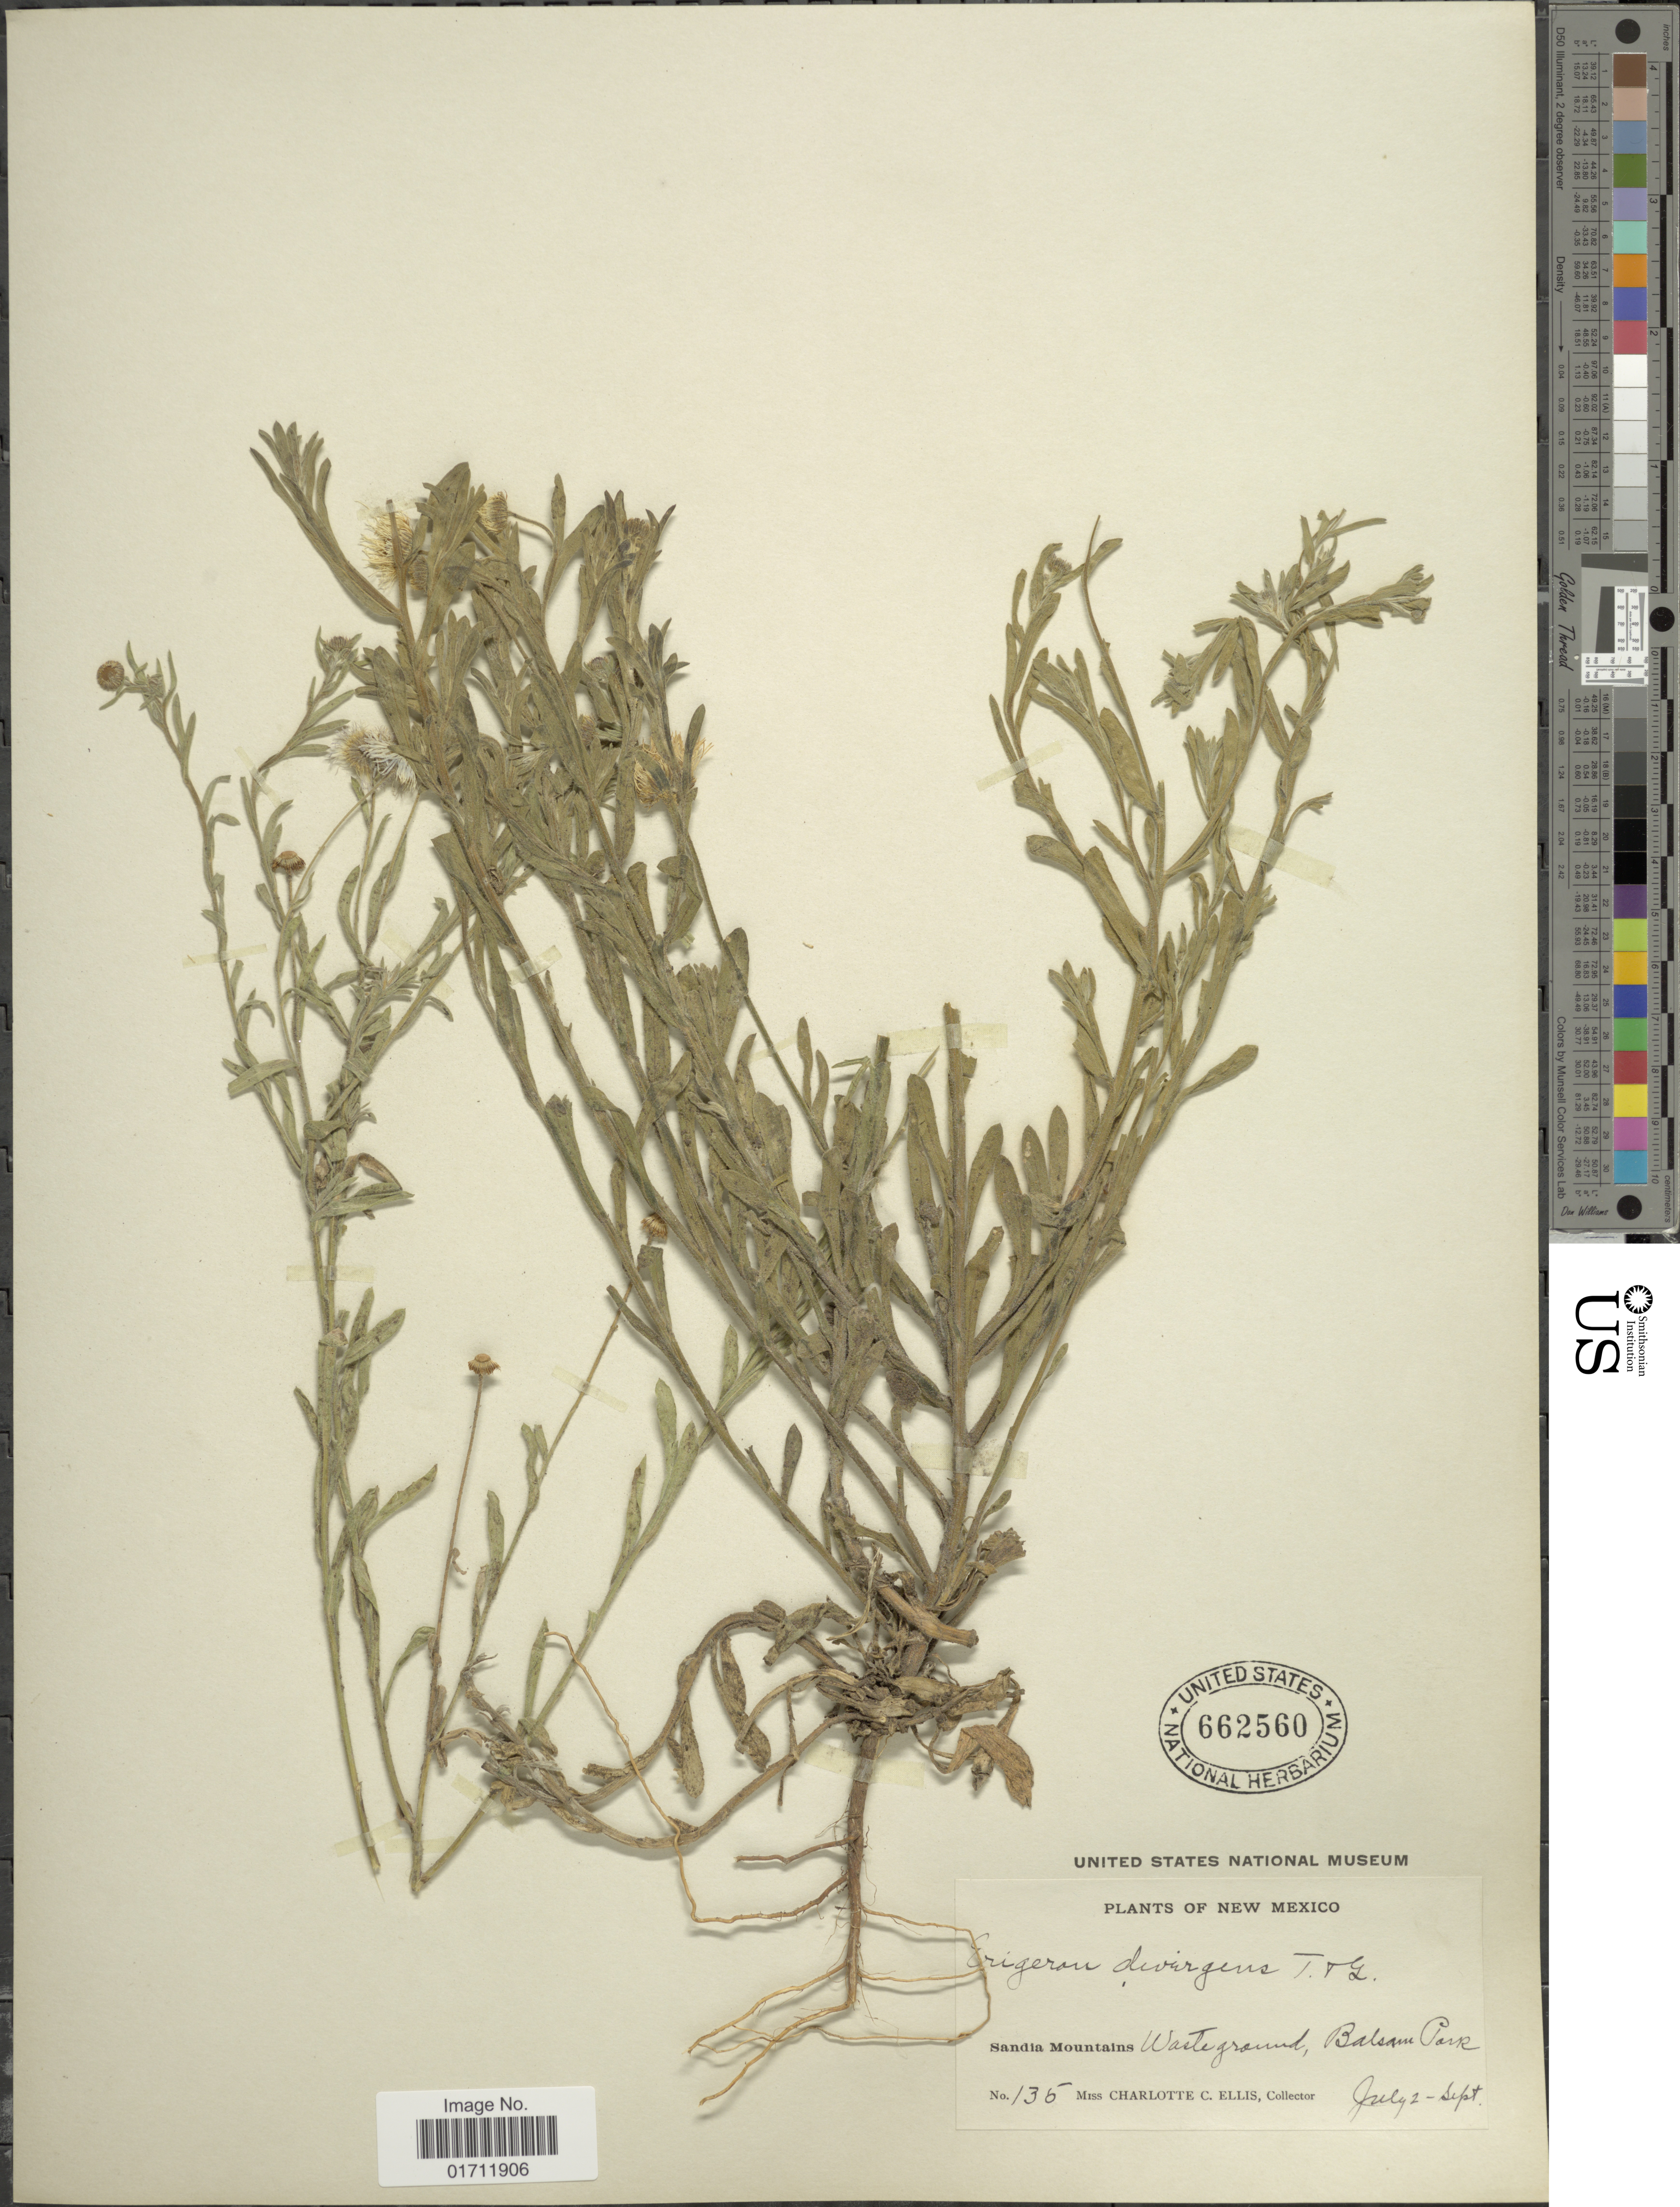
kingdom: Plantae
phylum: Tracheophyta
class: Magnoliopsida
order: Asterales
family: Asteraceae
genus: Erigeron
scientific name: Erigeron divergens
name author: Torr. & A. Gray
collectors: C. C. Ellis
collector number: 135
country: United States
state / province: New Mexico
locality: Sandia Mountains Waste ground, Balsam Park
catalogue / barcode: US 662560